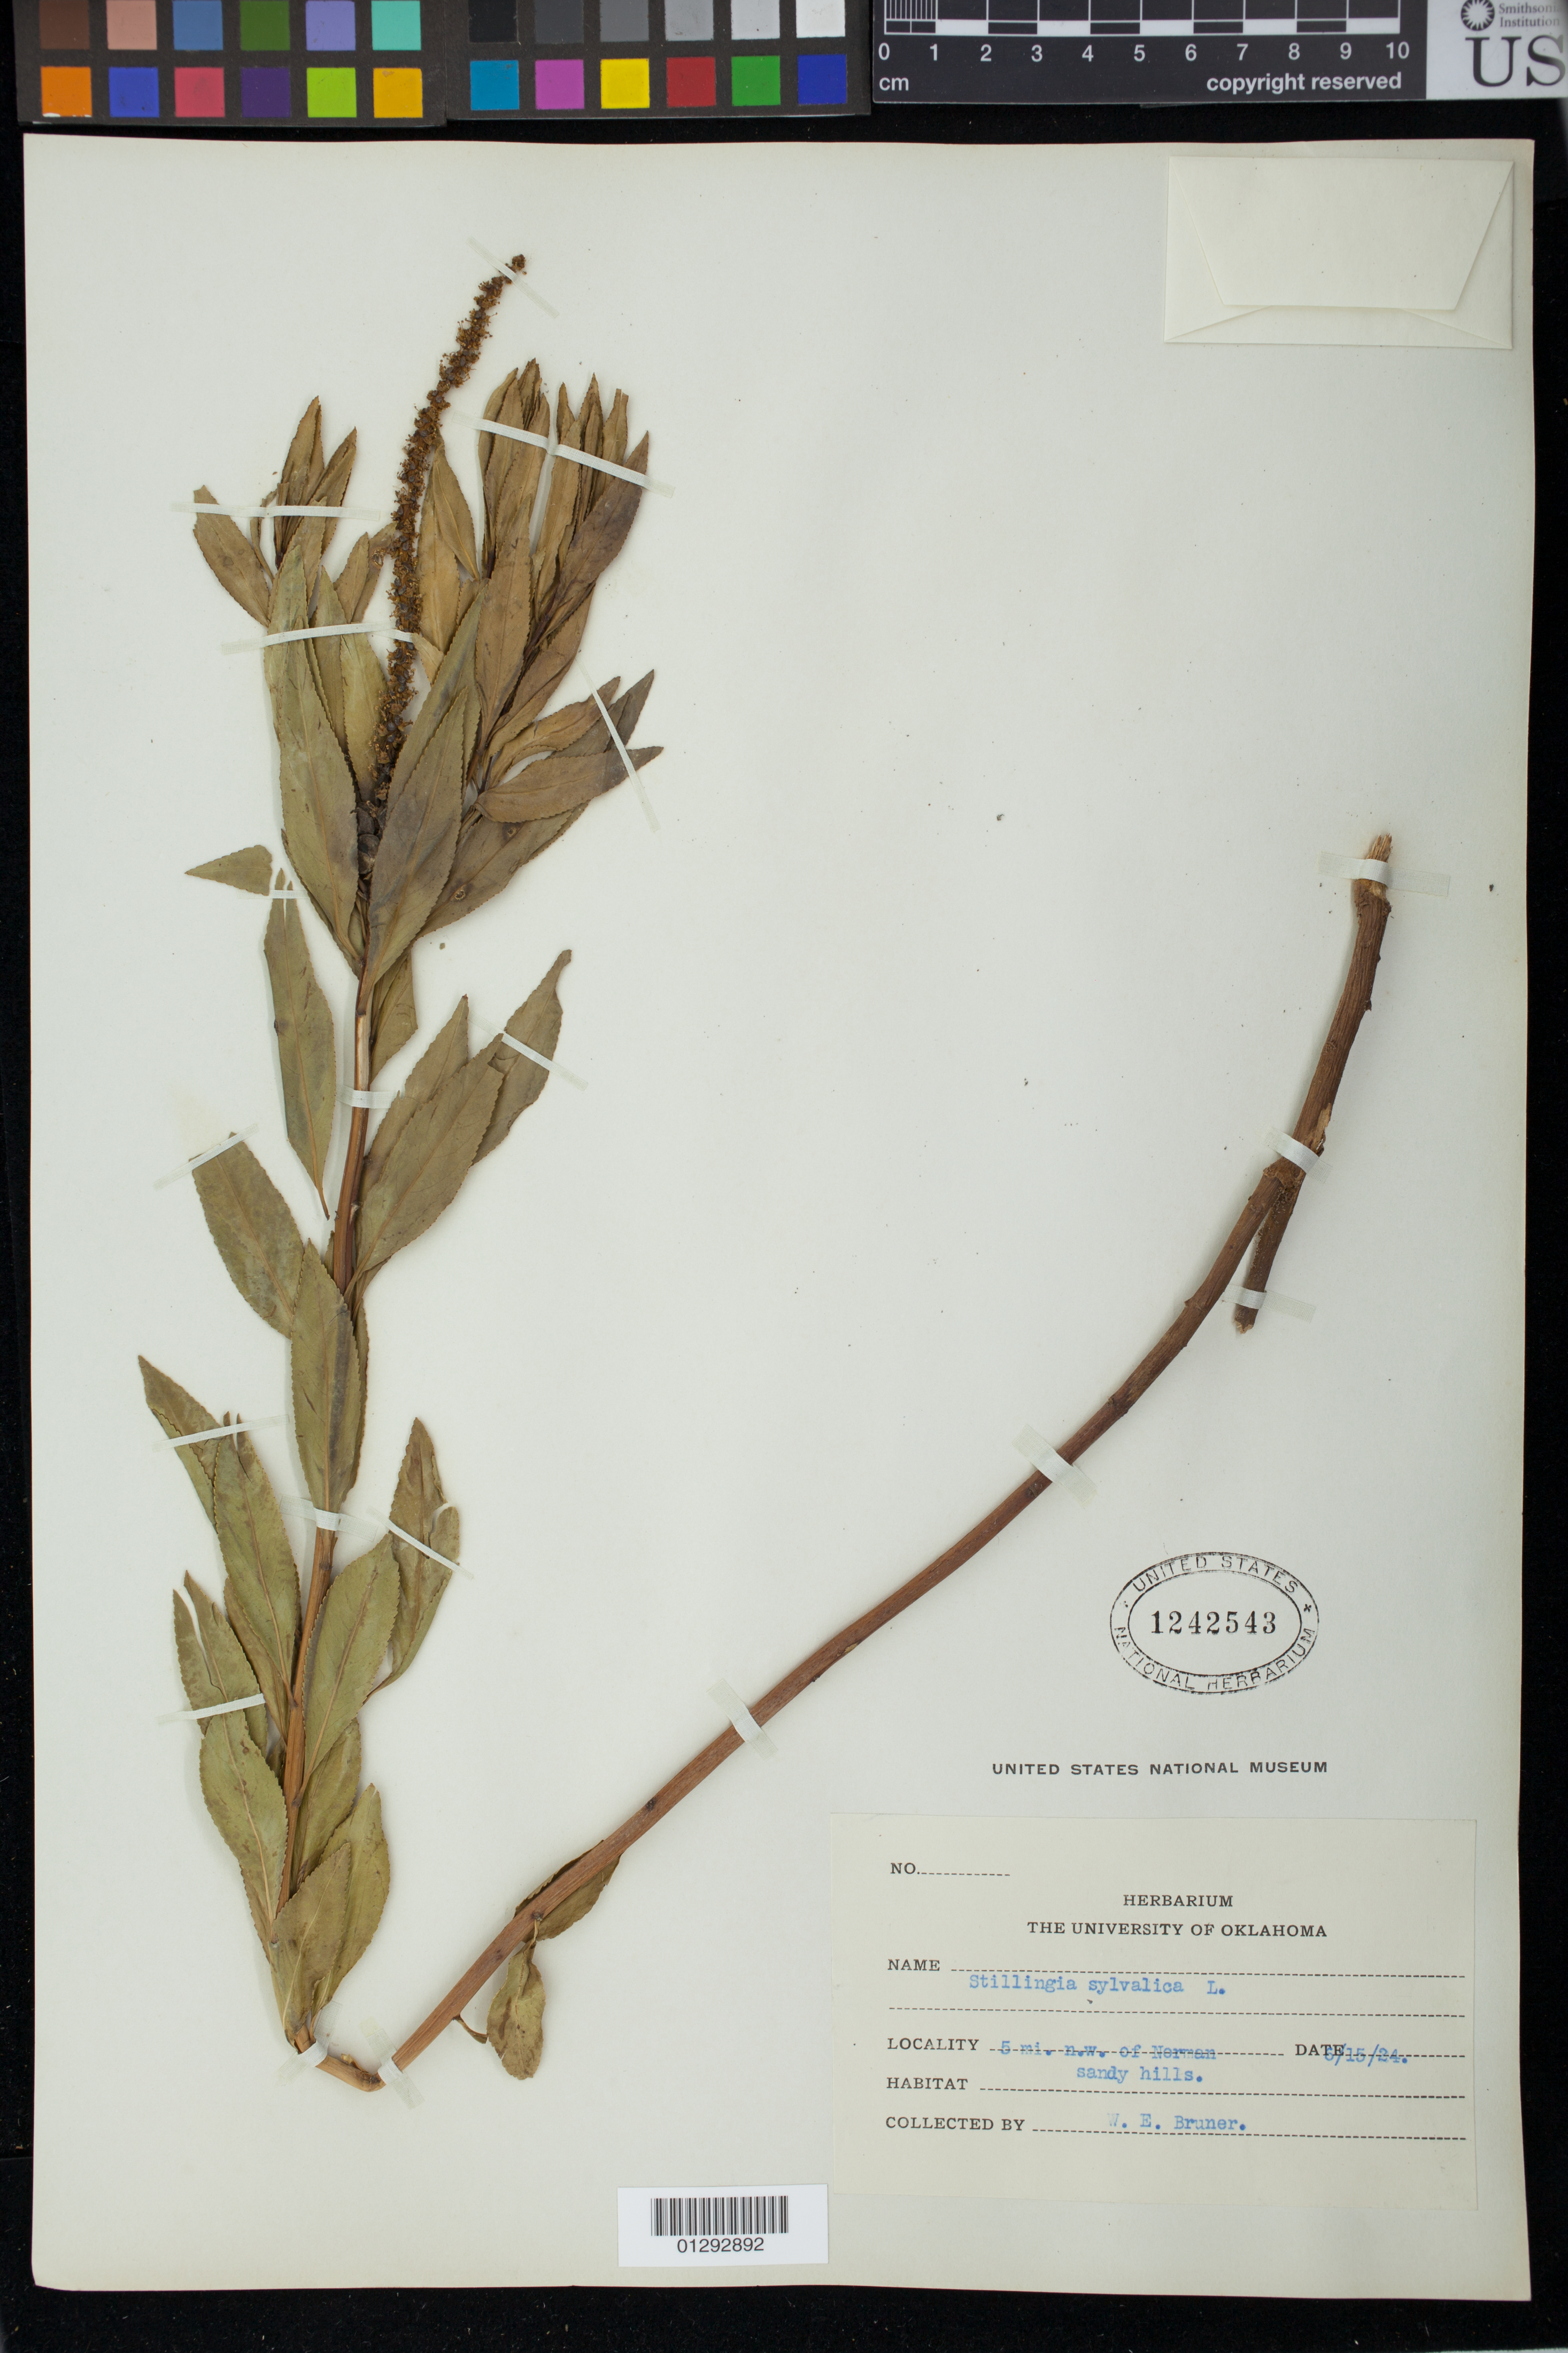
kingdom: Plantae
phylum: Tracheophyta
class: Magnoliopsida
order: Malpighiales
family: Euphorbiaceae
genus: Stillingia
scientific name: Stillingia sylvatica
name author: L.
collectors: W. Bruner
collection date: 1924-06-15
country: United States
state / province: Oklahoma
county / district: Cleveland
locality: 5 mi. n.w. of Norman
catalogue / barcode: US 1242543